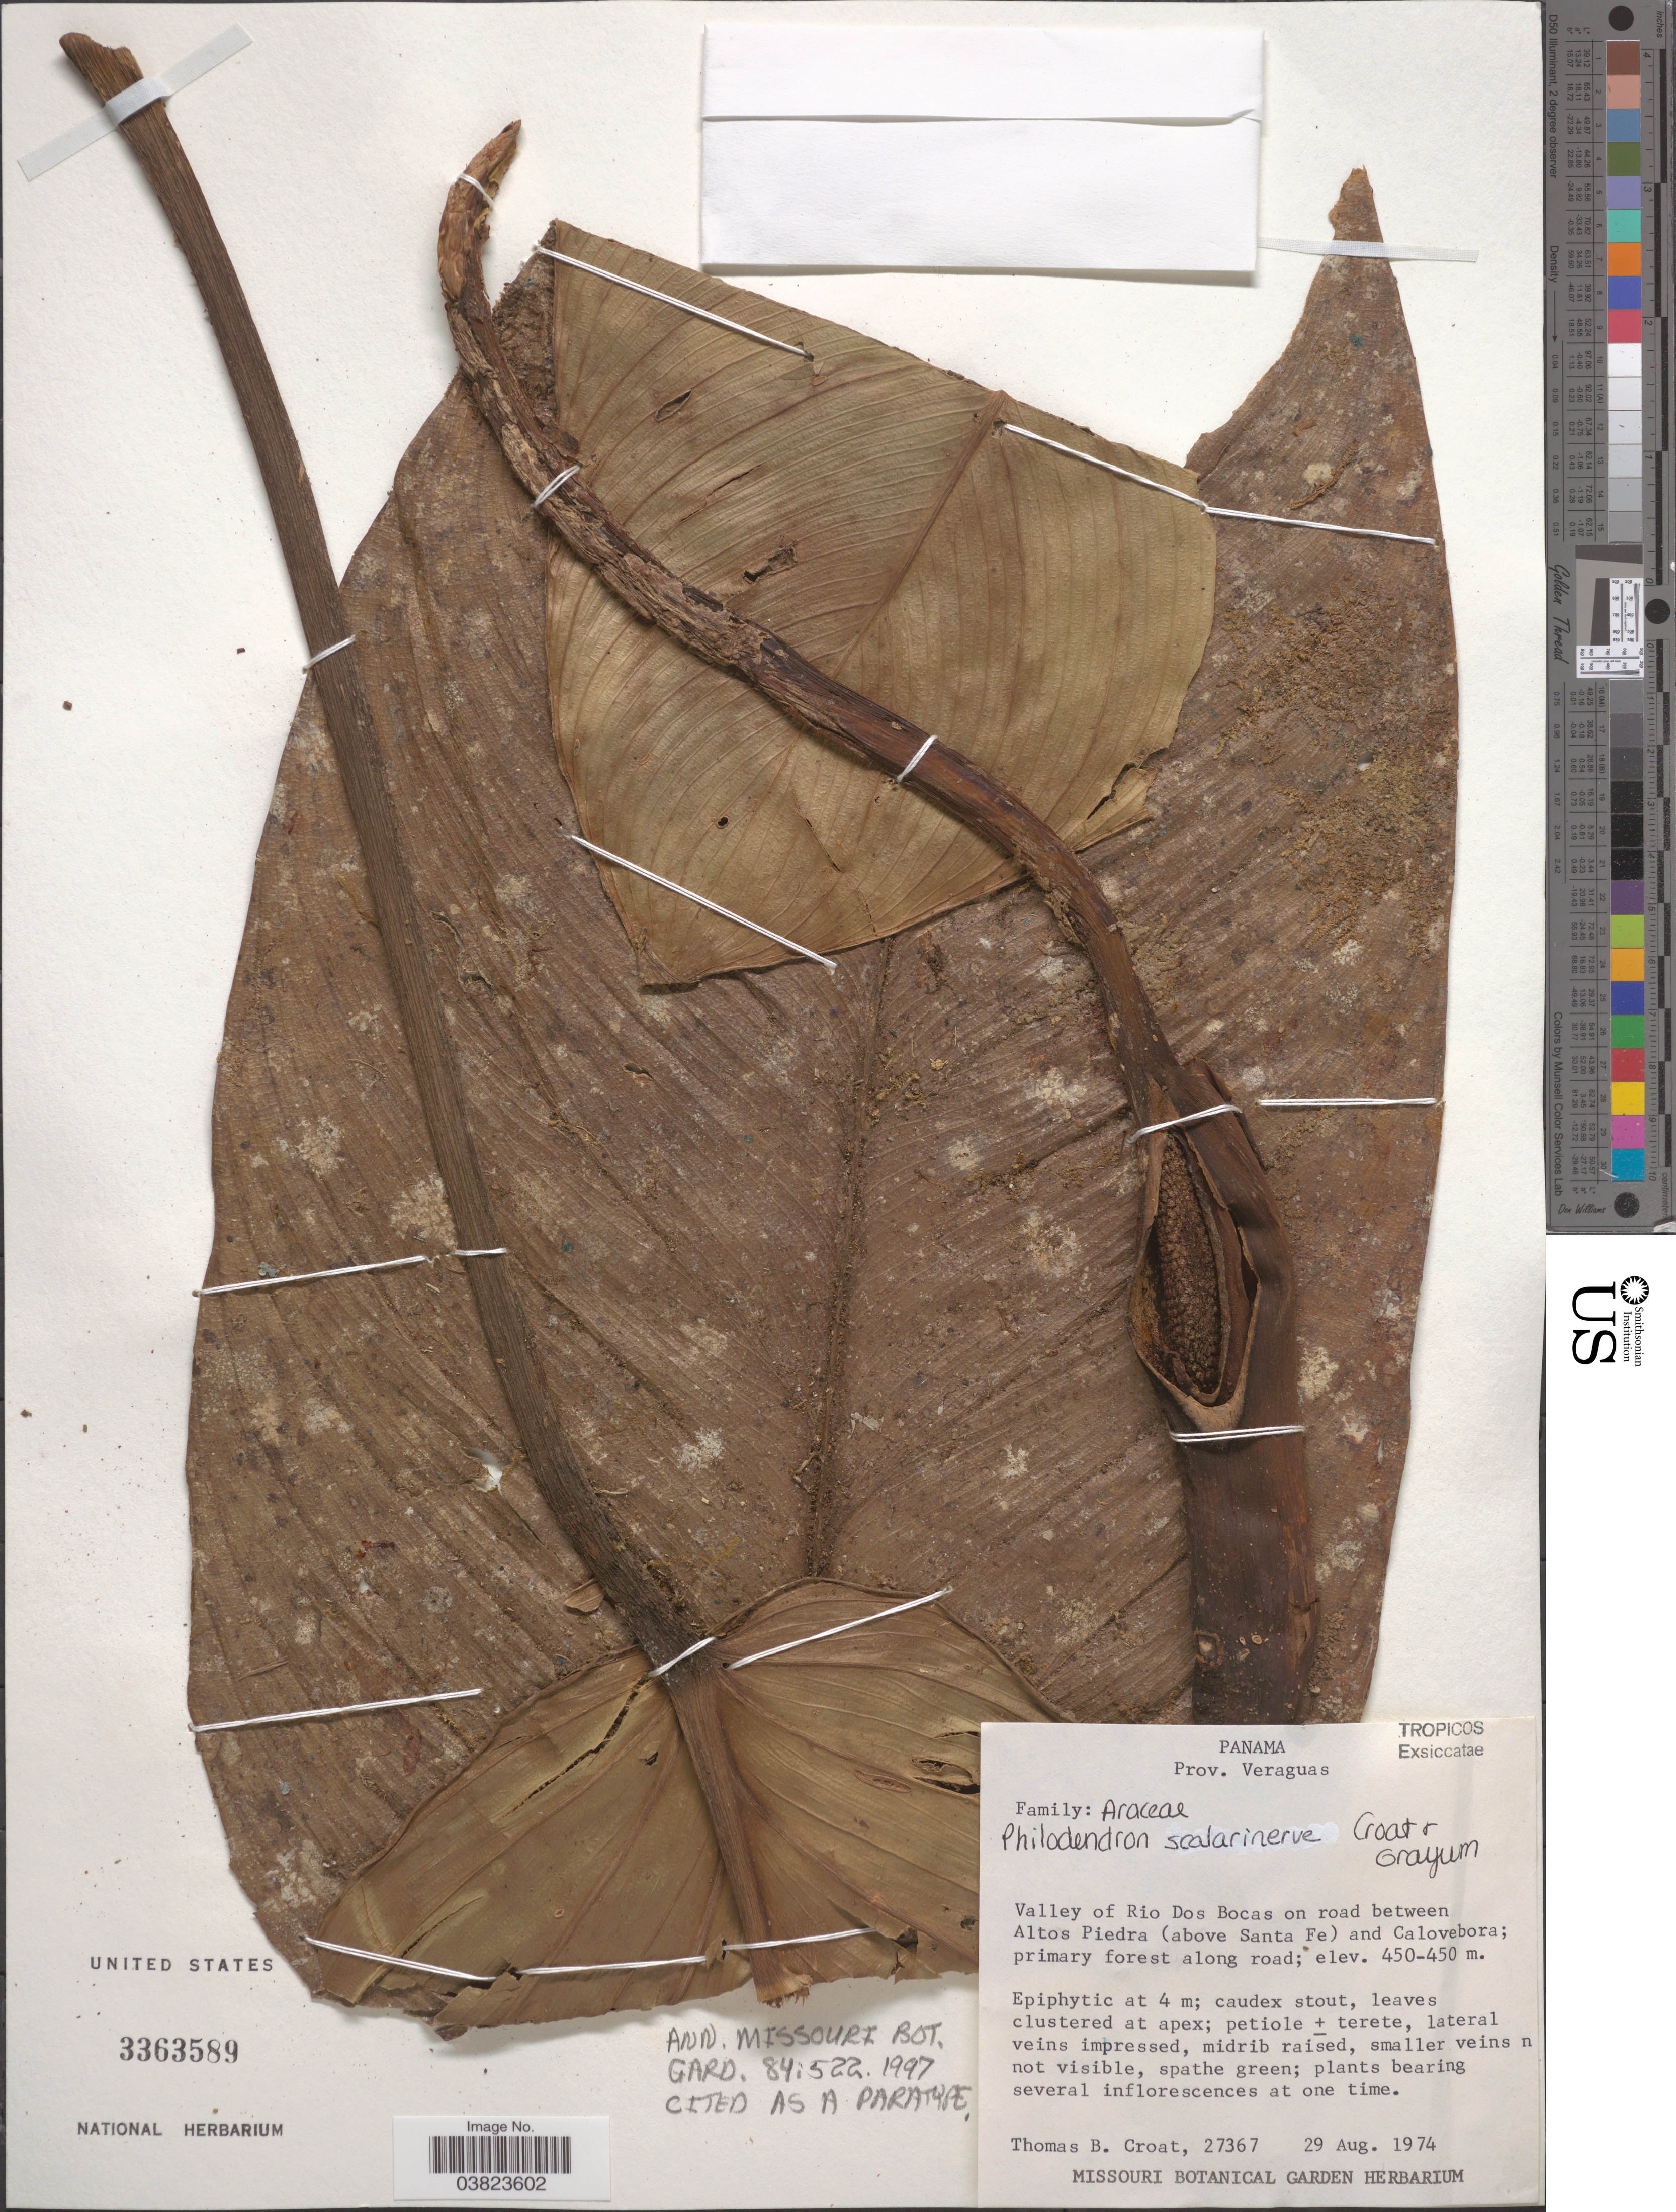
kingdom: Plantae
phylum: Tracheophyta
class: Liliopsida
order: Alismatales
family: Araceae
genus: Philodendron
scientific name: Philodendron scalarinerve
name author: Croat & Grayum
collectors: T. B. Croat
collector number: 27367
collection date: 1974-08-29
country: Panama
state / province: Veraguas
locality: Valley of Rio Dos Bocas on road between Altos Piedra (above Santa Fe) and Calovebora.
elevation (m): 450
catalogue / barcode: US 3363589